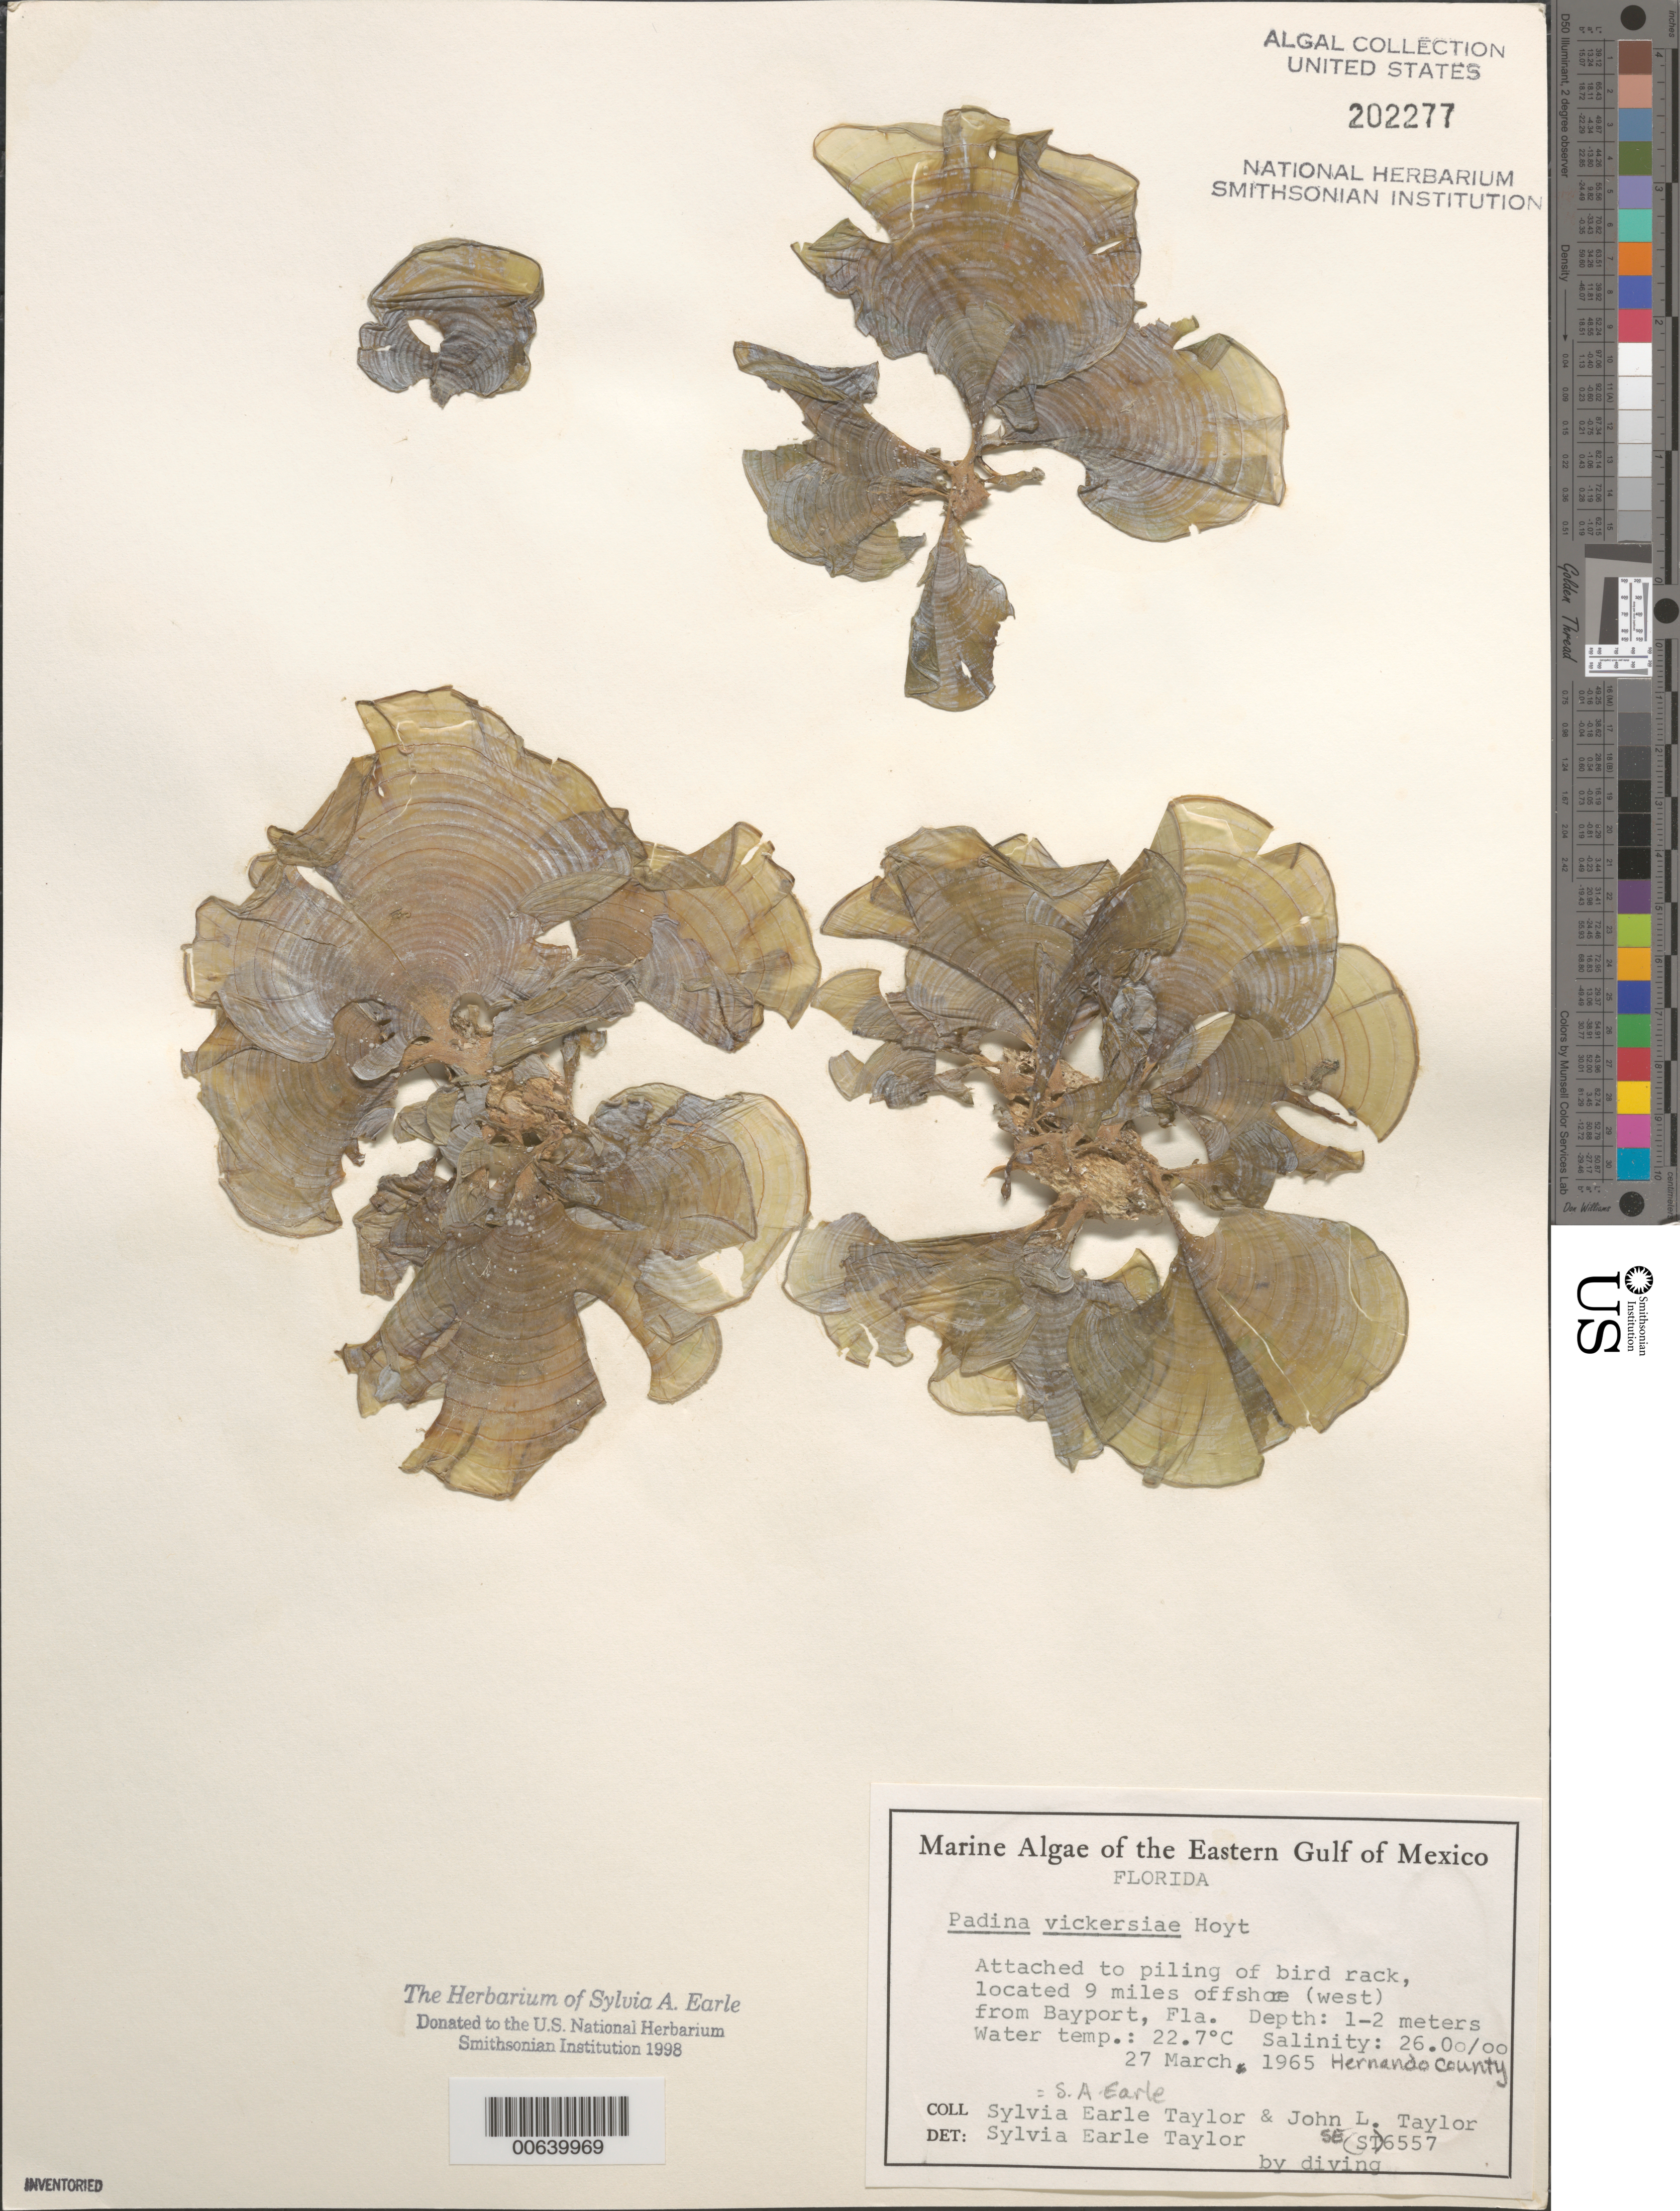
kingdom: Chromista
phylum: Ochrophyta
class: Phaeophyceae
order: Dictyotales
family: Dictyotaceae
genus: Padina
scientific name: Padina gymnospora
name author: (Kütz.) O.G. Sond.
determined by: Algae name updating Project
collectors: S. A. Earle & J. L. Taylor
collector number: SE 6557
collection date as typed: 27 Mar 1965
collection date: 1965-03-27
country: United States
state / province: Florida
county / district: Hernando County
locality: Near bird rack 9 miles off (west of) Bayport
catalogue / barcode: US 202277